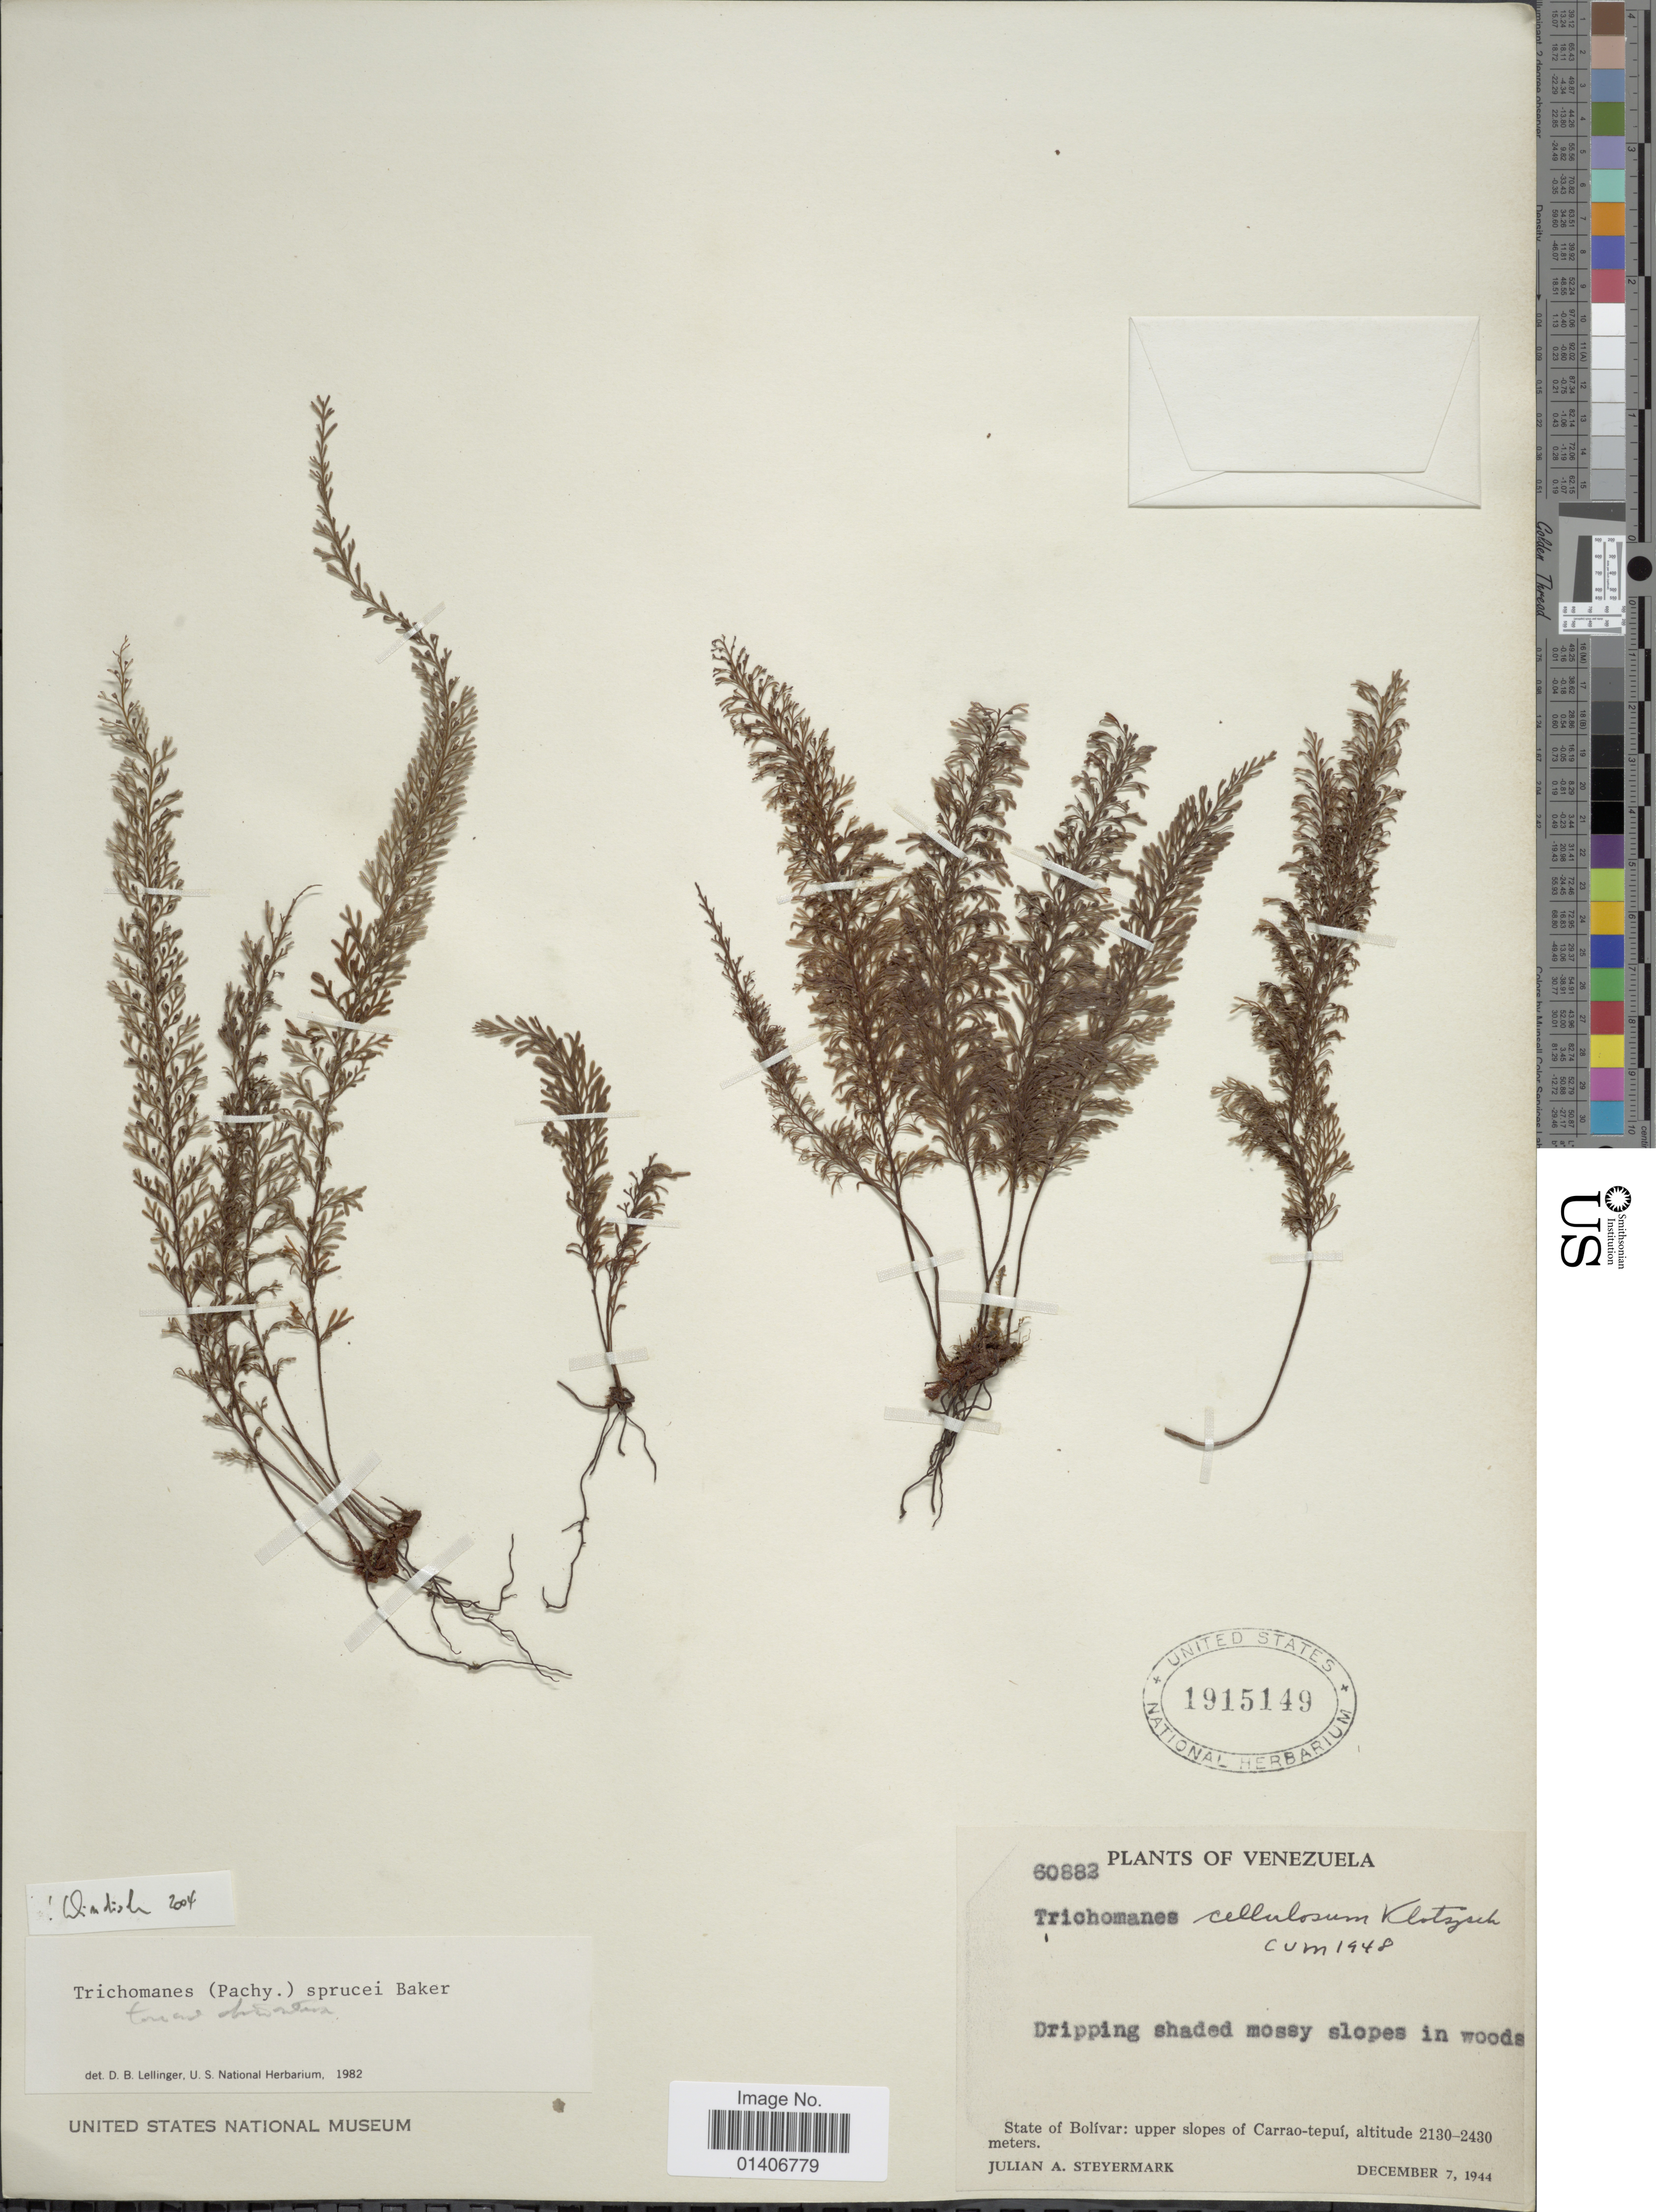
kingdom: Plantae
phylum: Tracheophyta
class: Polypodiopsida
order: Hymenophyllales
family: Hymenophyllaceae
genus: Abrodictyum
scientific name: Abrodictyum sprucei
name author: (Baker) Ebihara & Dubuisson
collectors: J. Steyermark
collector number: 60882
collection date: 1944-12-07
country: Venezuela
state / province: Bolivar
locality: Upper slopes of Carrao-tepuí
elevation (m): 2130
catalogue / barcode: US 1915149